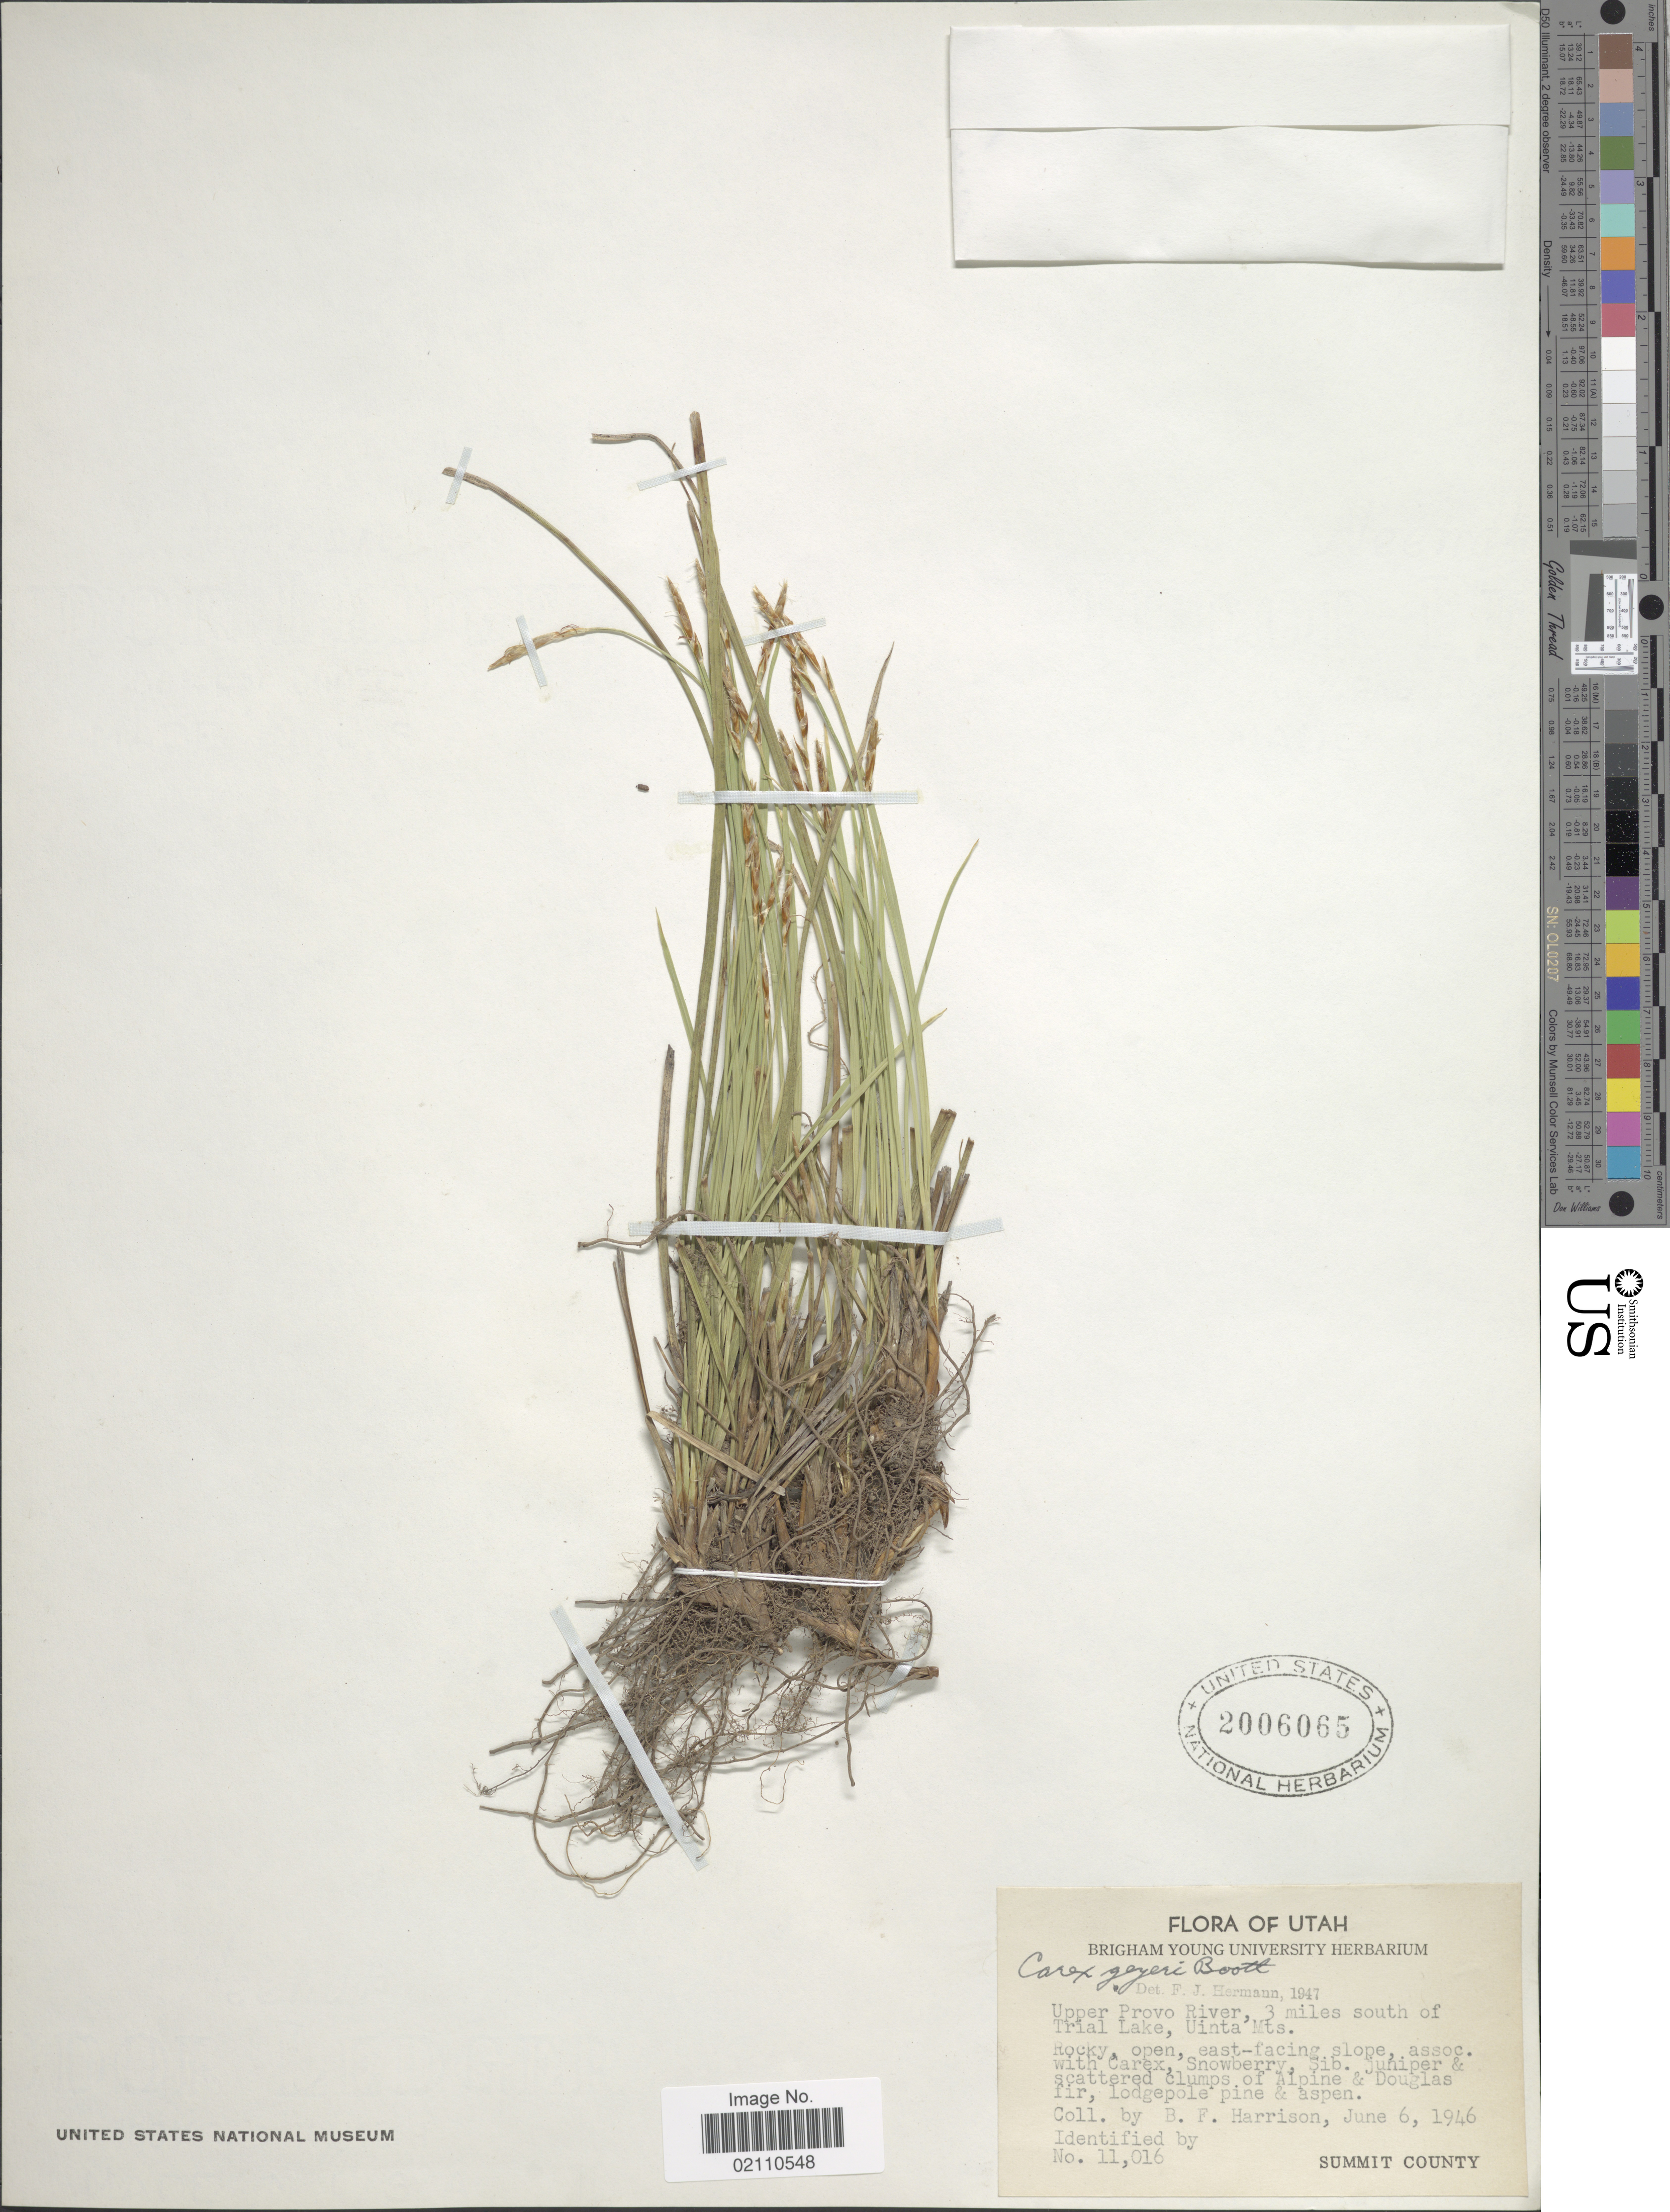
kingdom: Plantae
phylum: Tracheophyta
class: Liliopsida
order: Poales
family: Cyperaceae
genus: Carex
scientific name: Carex geyeri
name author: Boott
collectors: B. F. Harrison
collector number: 11016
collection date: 1946-06-06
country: United States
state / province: Utah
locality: Upper Provo River, 3 miles south of Trial Lake, Uinta Mts.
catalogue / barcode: US 2006065